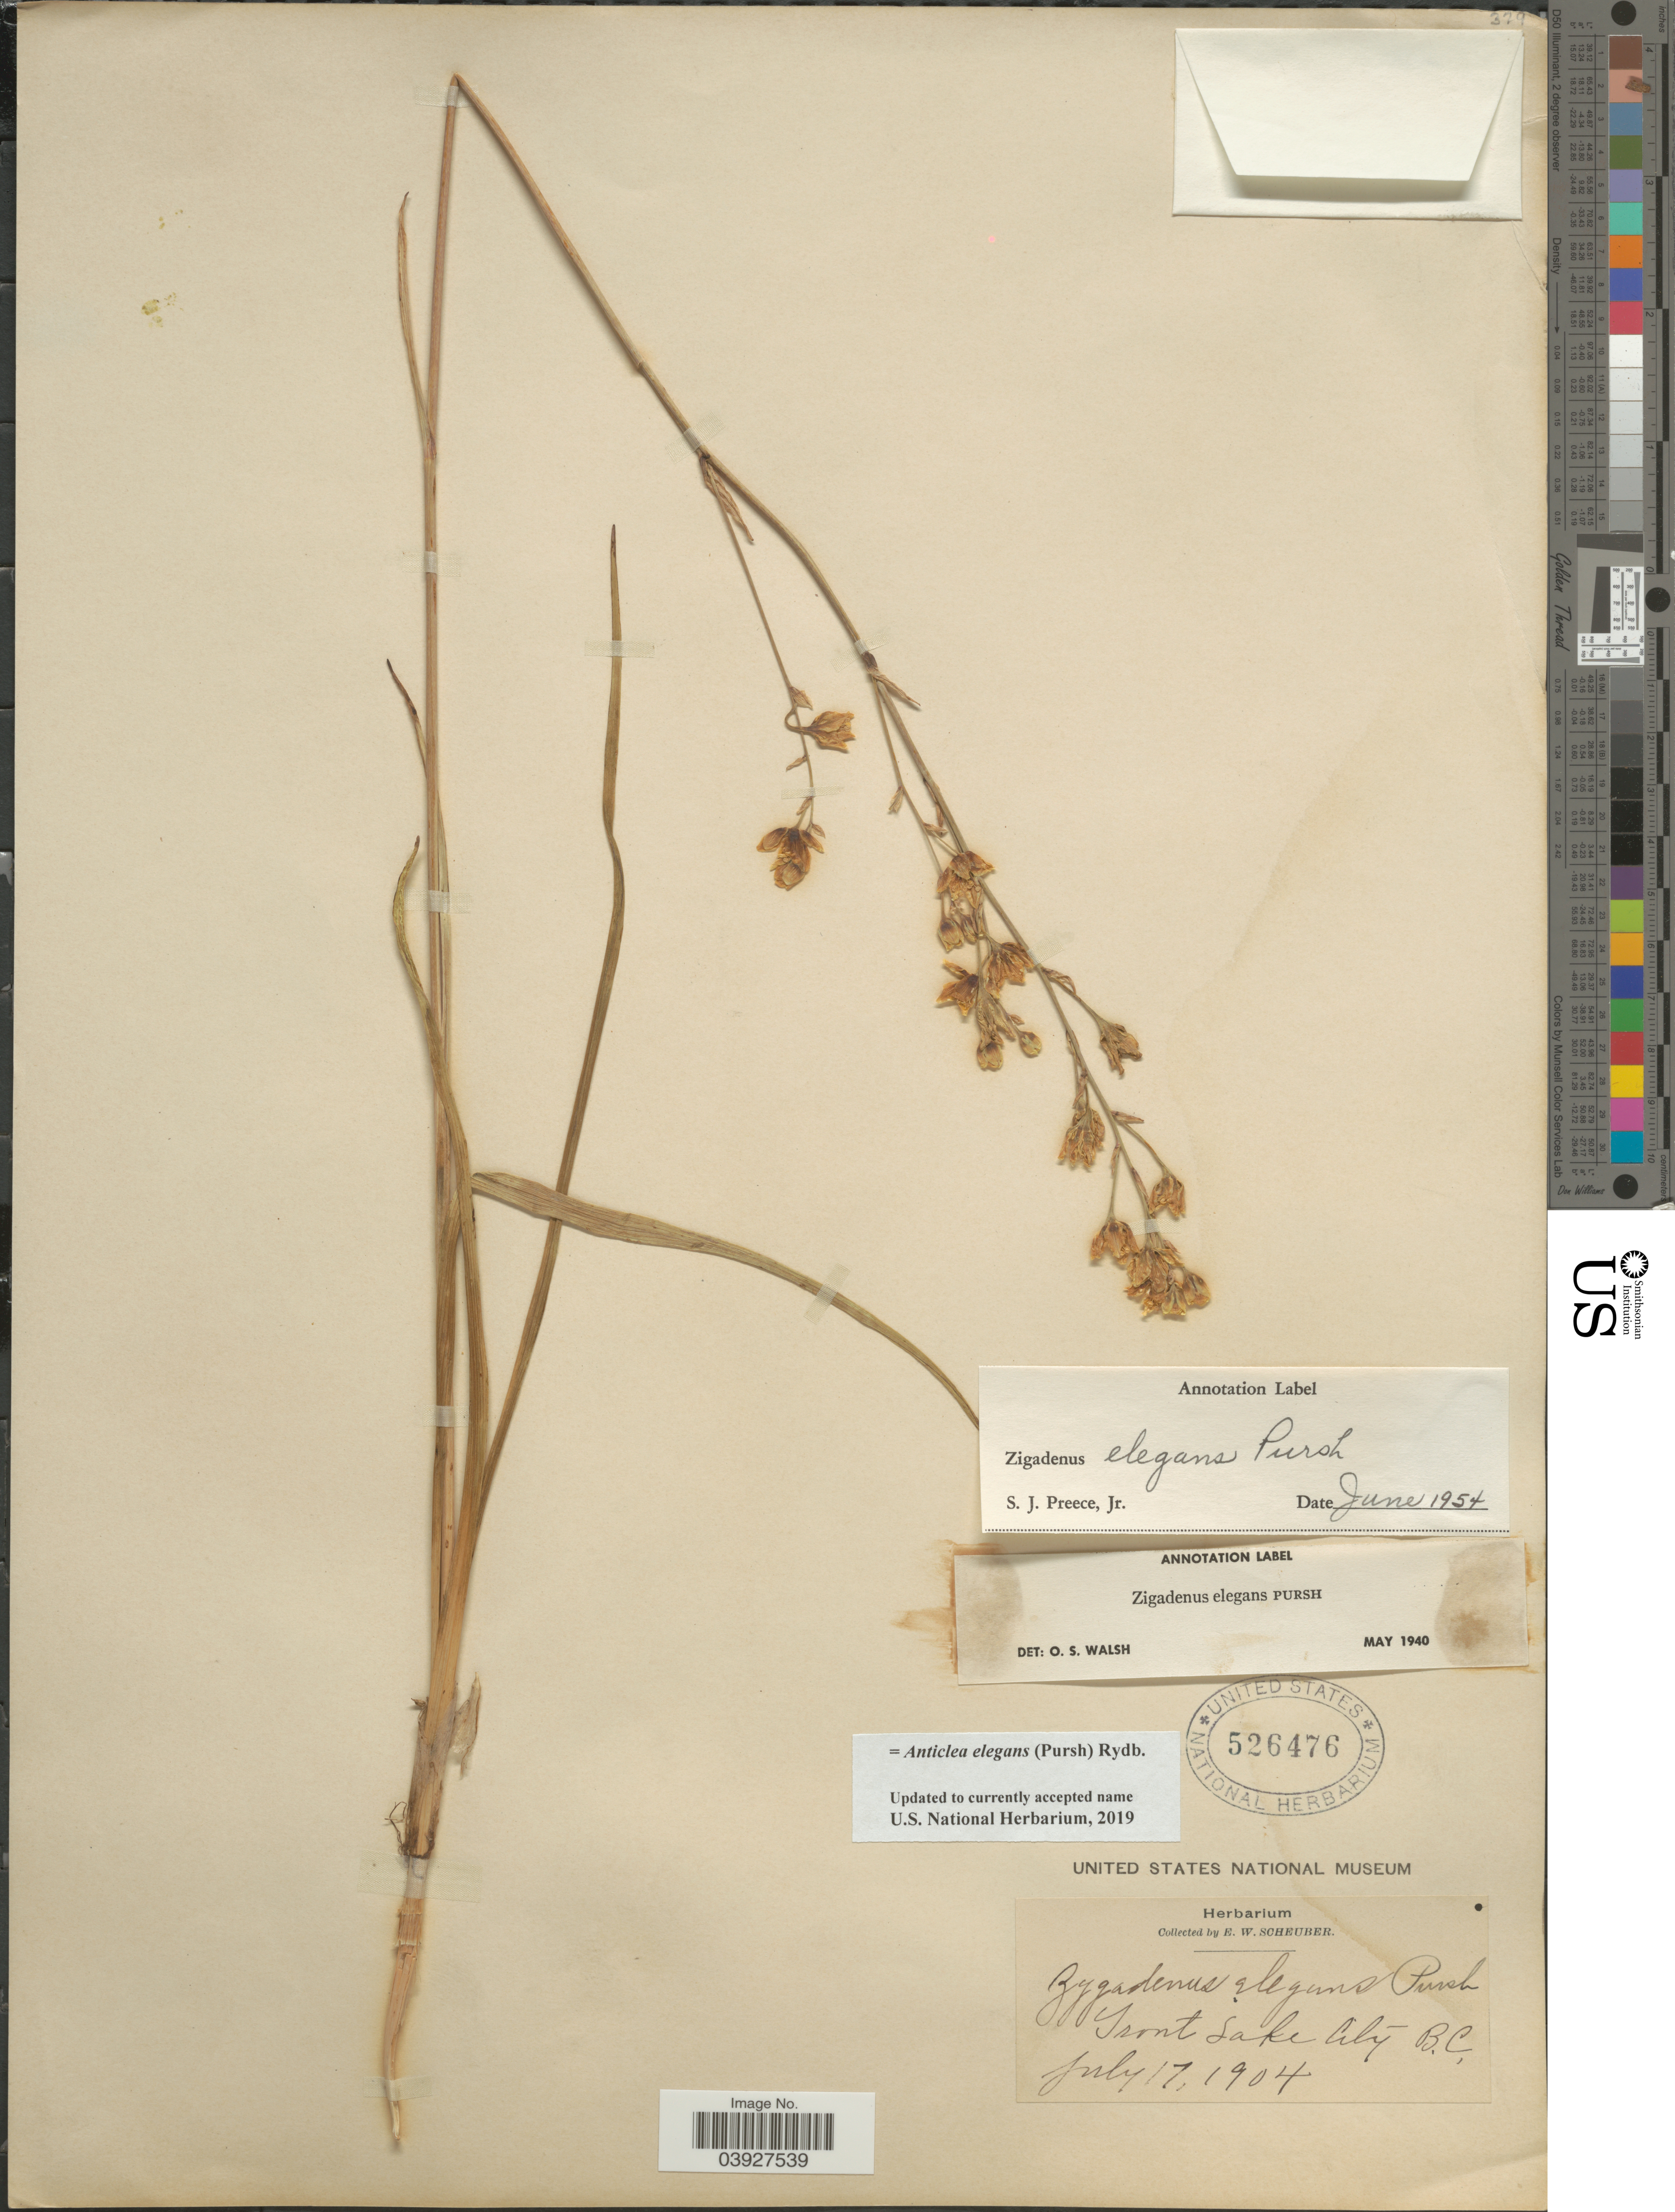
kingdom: Plantae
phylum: Tracheophyta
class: Liliopsida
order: Liliales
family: Melanthiaceae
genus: Anticlea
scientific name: Anticlea elegans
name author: (Pursh) Rydb.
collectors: E. Scheuber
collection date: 1904-07-17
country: Canada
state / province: British Columbia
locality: Trout Lake City.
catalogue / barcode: US 526476